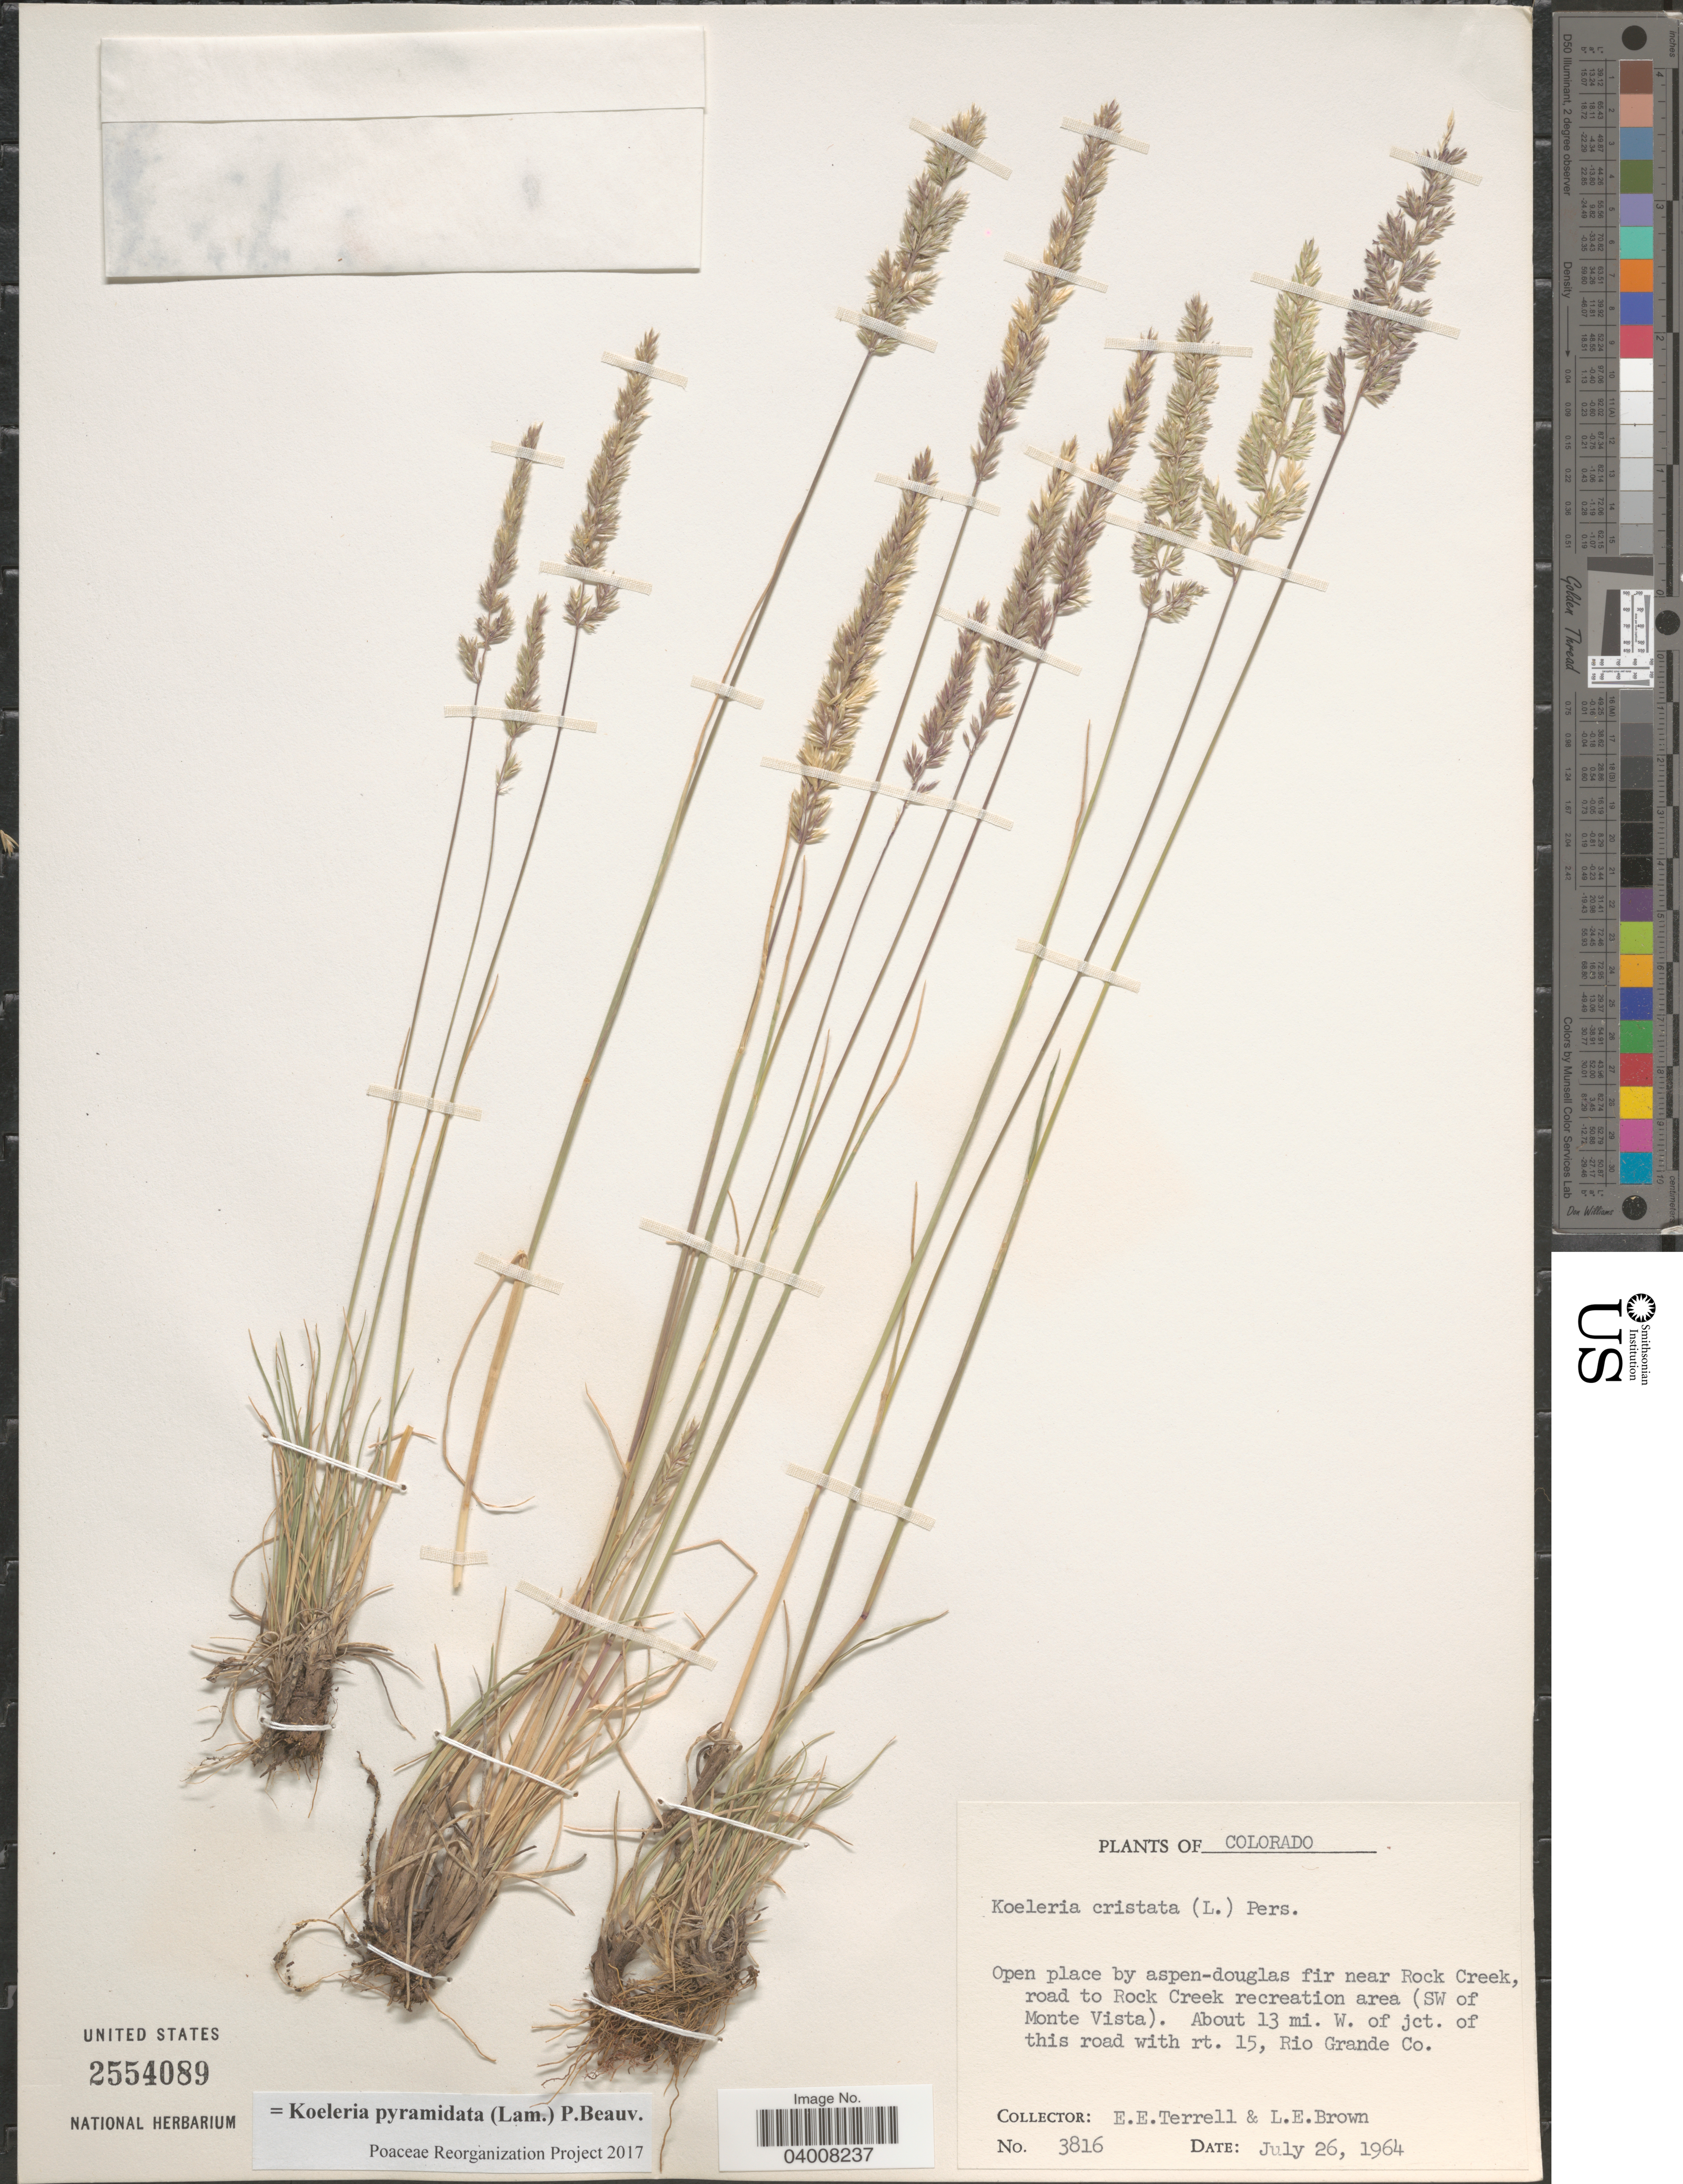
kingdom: Plantae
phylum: Tracheophyta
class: Liliopsida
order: Poales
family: Poaceae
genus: Koeleria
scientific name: Koeleria pyramidata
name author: (Lam.) P. Beauv.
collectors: E. E. Terrell & L. E. Brown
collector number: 3816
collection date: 1964-07-26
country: United States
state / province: Colorado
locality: Near Rock Creek, road to Rock Creek recreation area (SW of Monte Vista). About 13 mi. W. of jct. of this road with rt. 15, Rio Grande Co.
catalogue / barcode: US 2554089